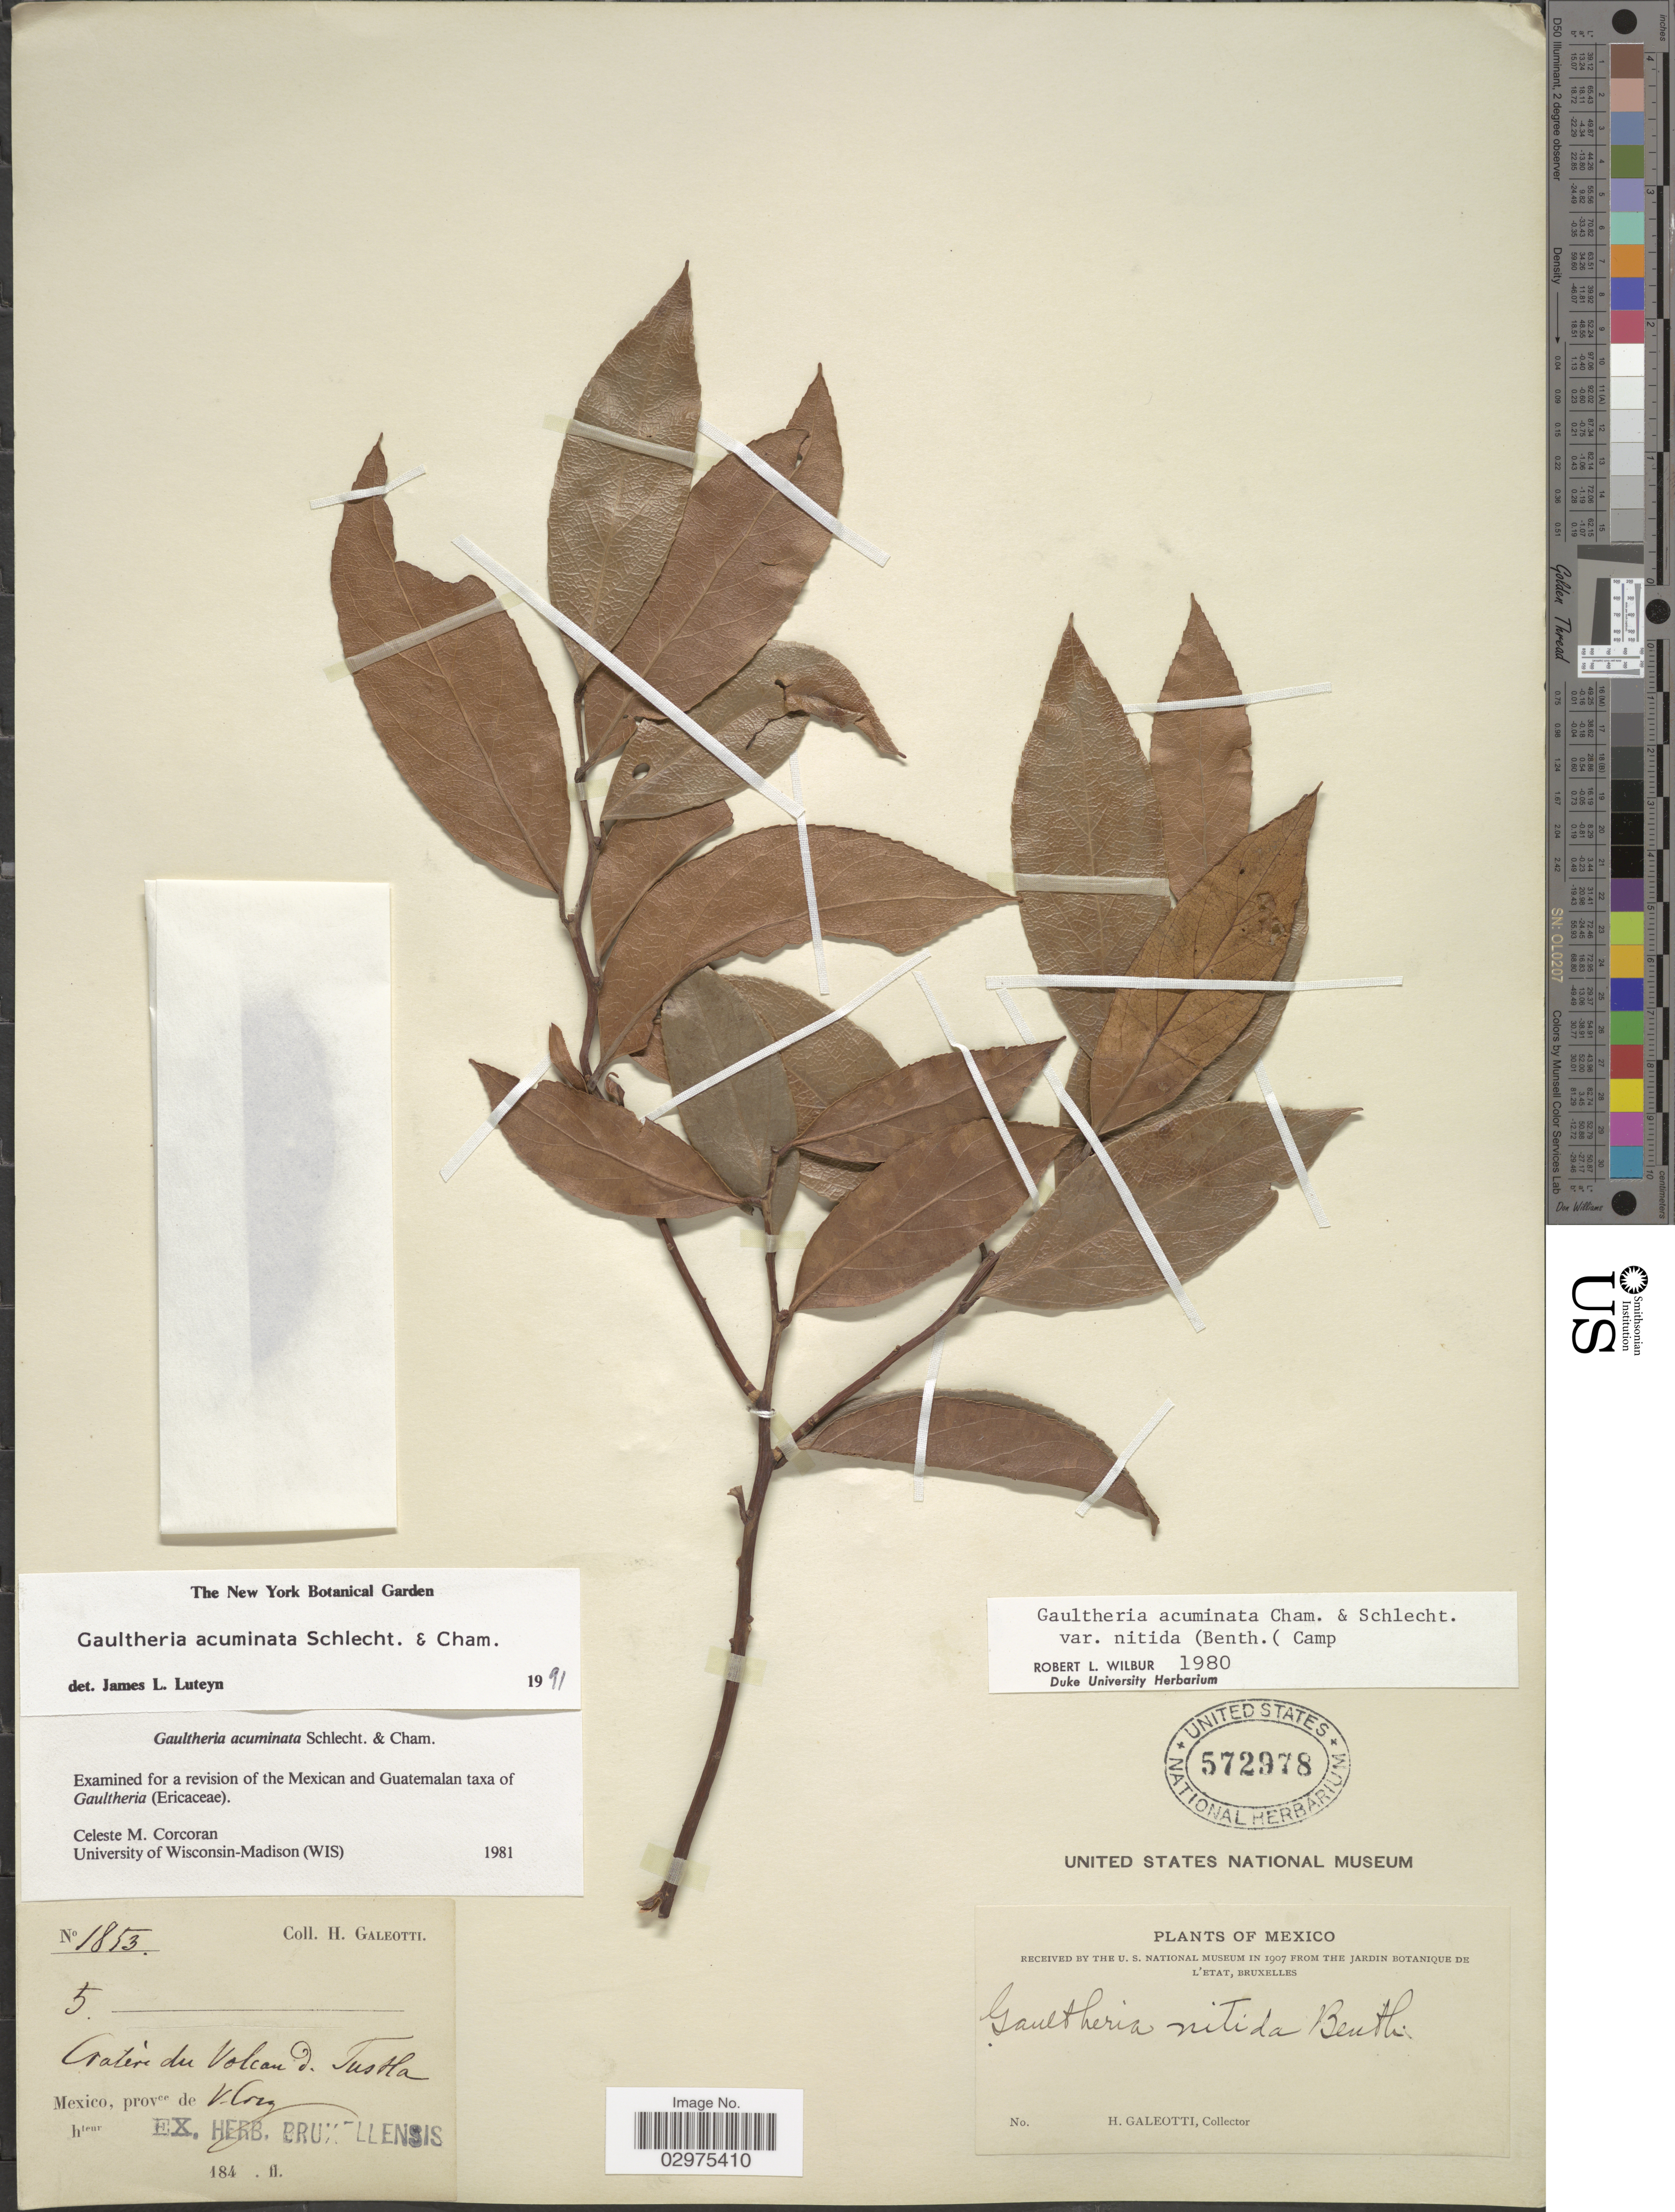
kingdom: Plantae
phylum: Tracheophyta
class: Magnoliopsida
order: Ericales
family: Ericaceae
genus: Gaultheria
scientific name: Gaultheria acuminata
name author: Schltdl. & Cham.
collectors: H. G. Galeotti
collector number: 1853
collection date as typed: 184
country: Mexico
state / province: Veracruz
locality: Provce de V. Cruz.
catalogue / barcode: US 572978